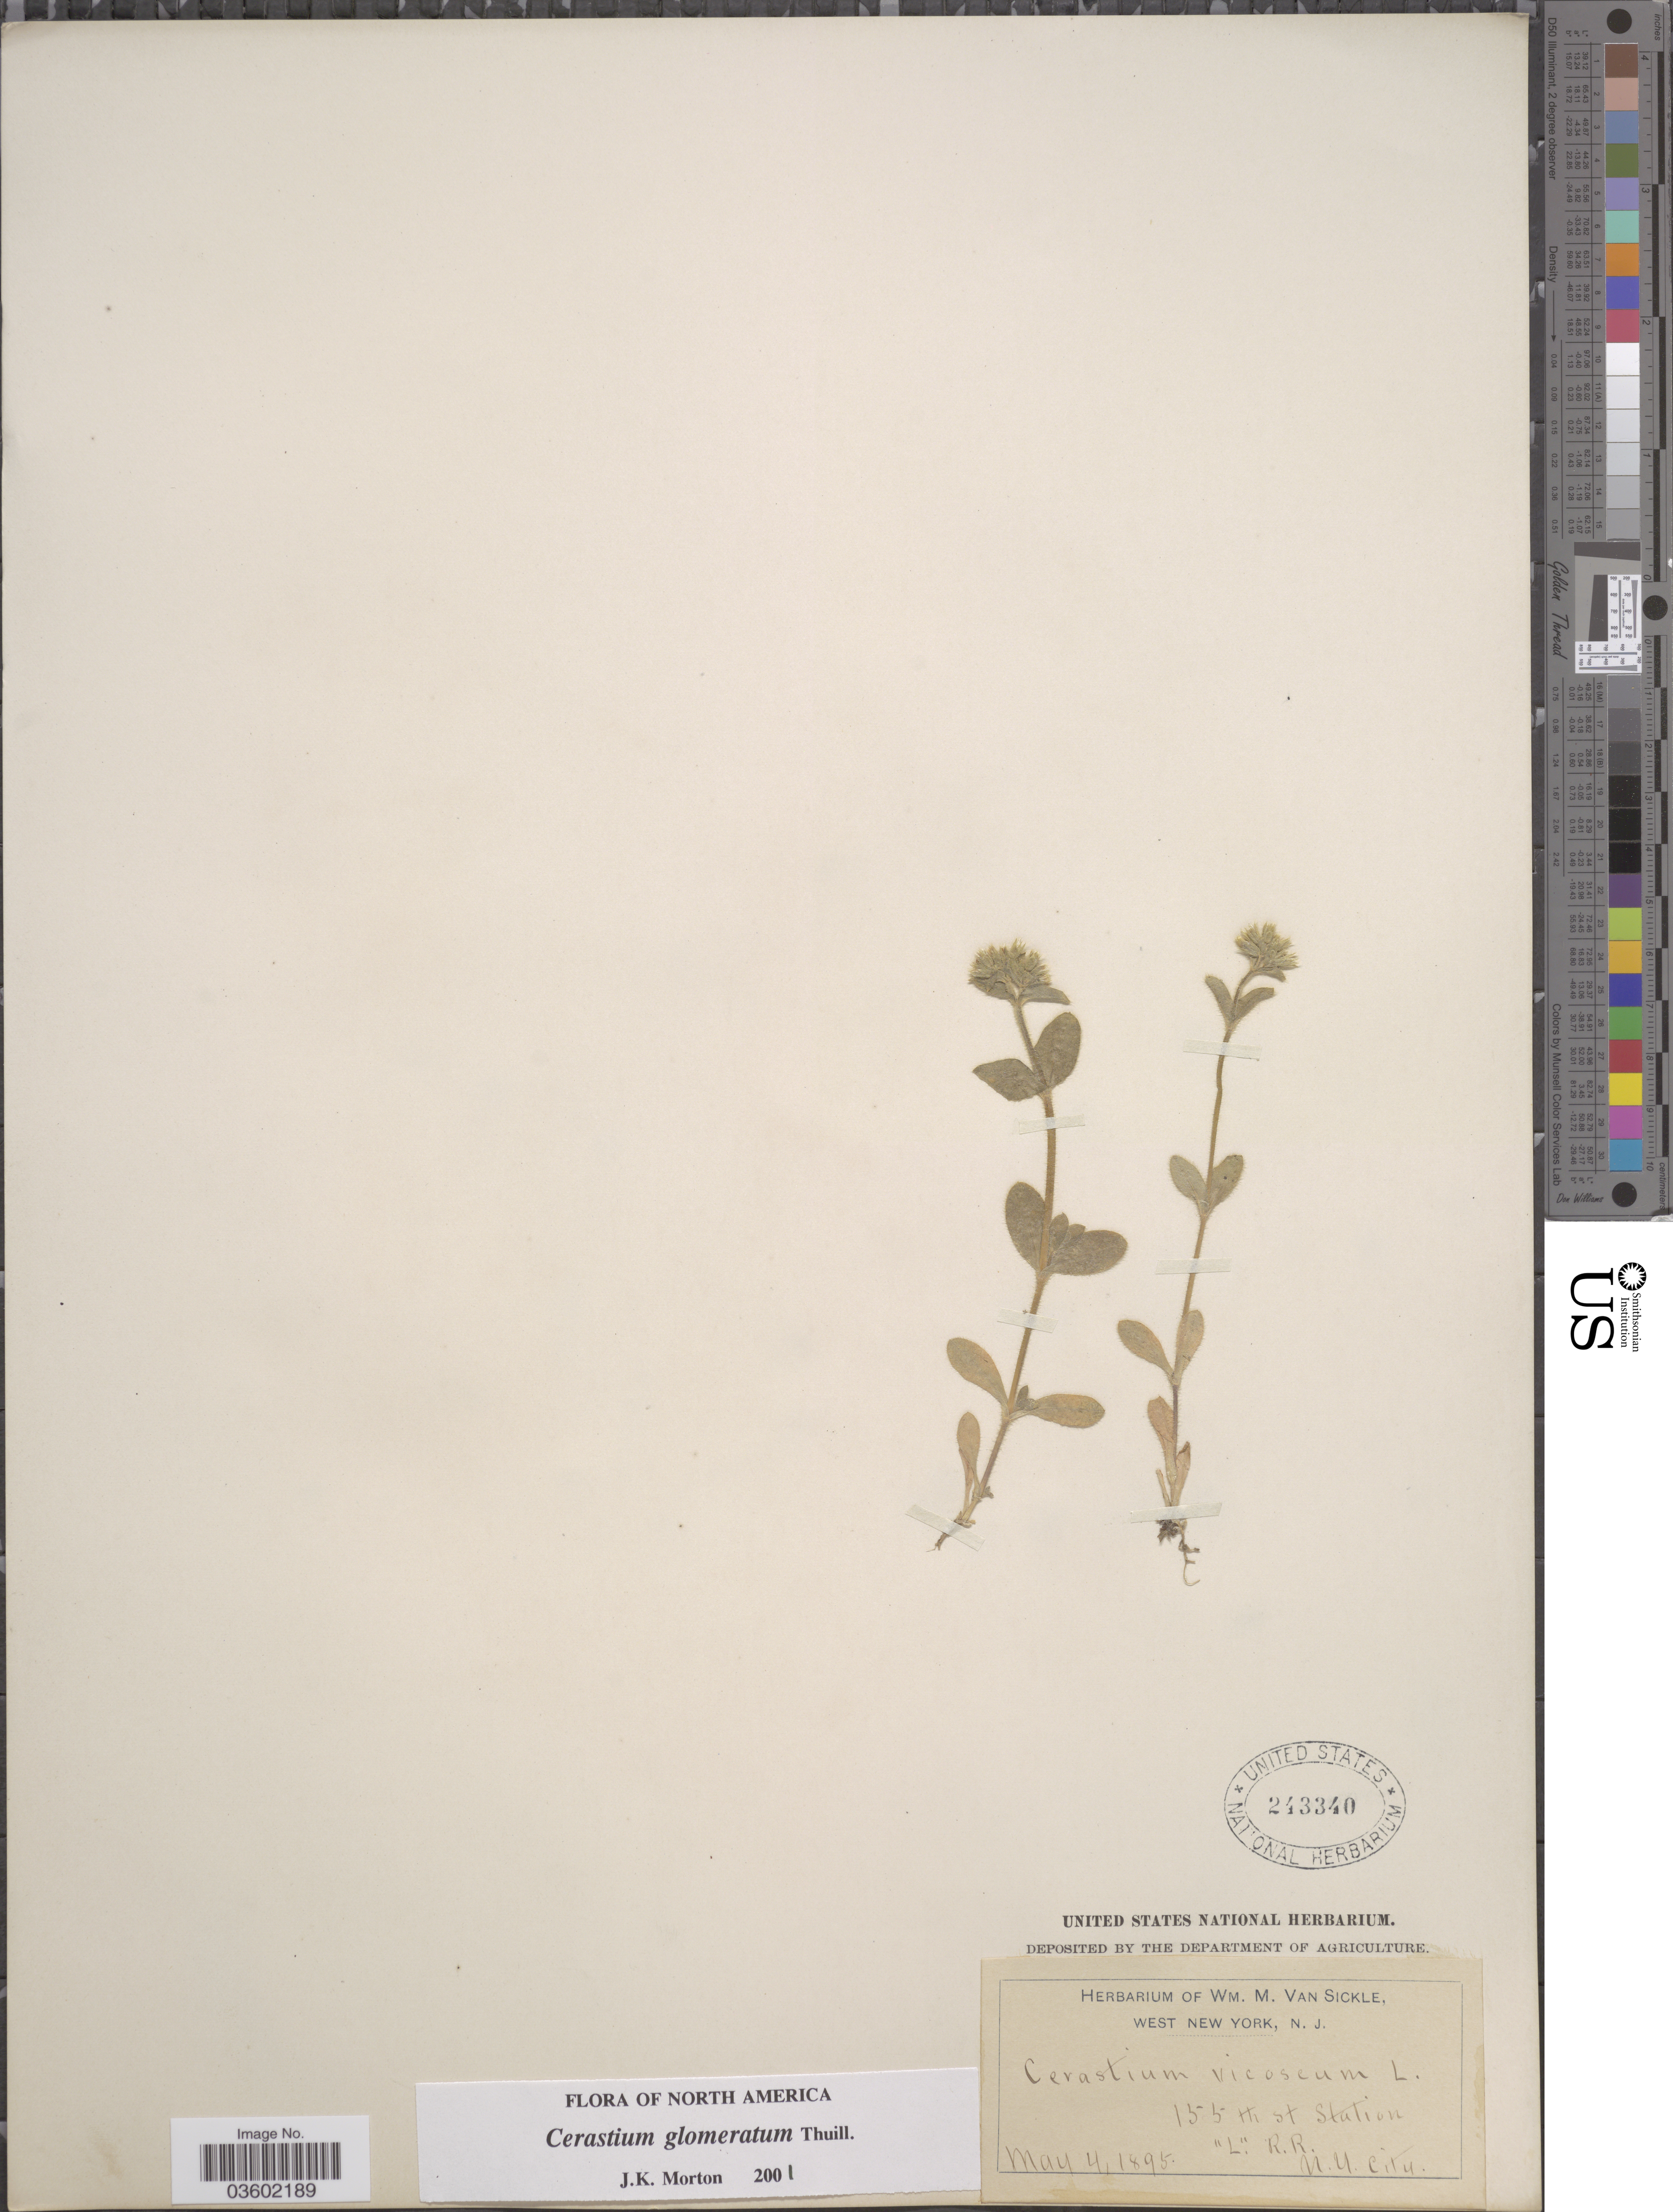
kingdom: Plantae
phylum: Tracheophyta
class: Magnoliopsida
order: Caryophyllales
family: Caryophyllaceae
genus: Cerastium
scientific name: Cerastium viscosum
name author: L.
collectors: ex herb. Wm. M. Van Sickle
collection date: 1895-05-04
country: United States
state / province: New York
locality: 155th St Station " L." R.R. N.Y. City.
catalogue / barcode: US 243340